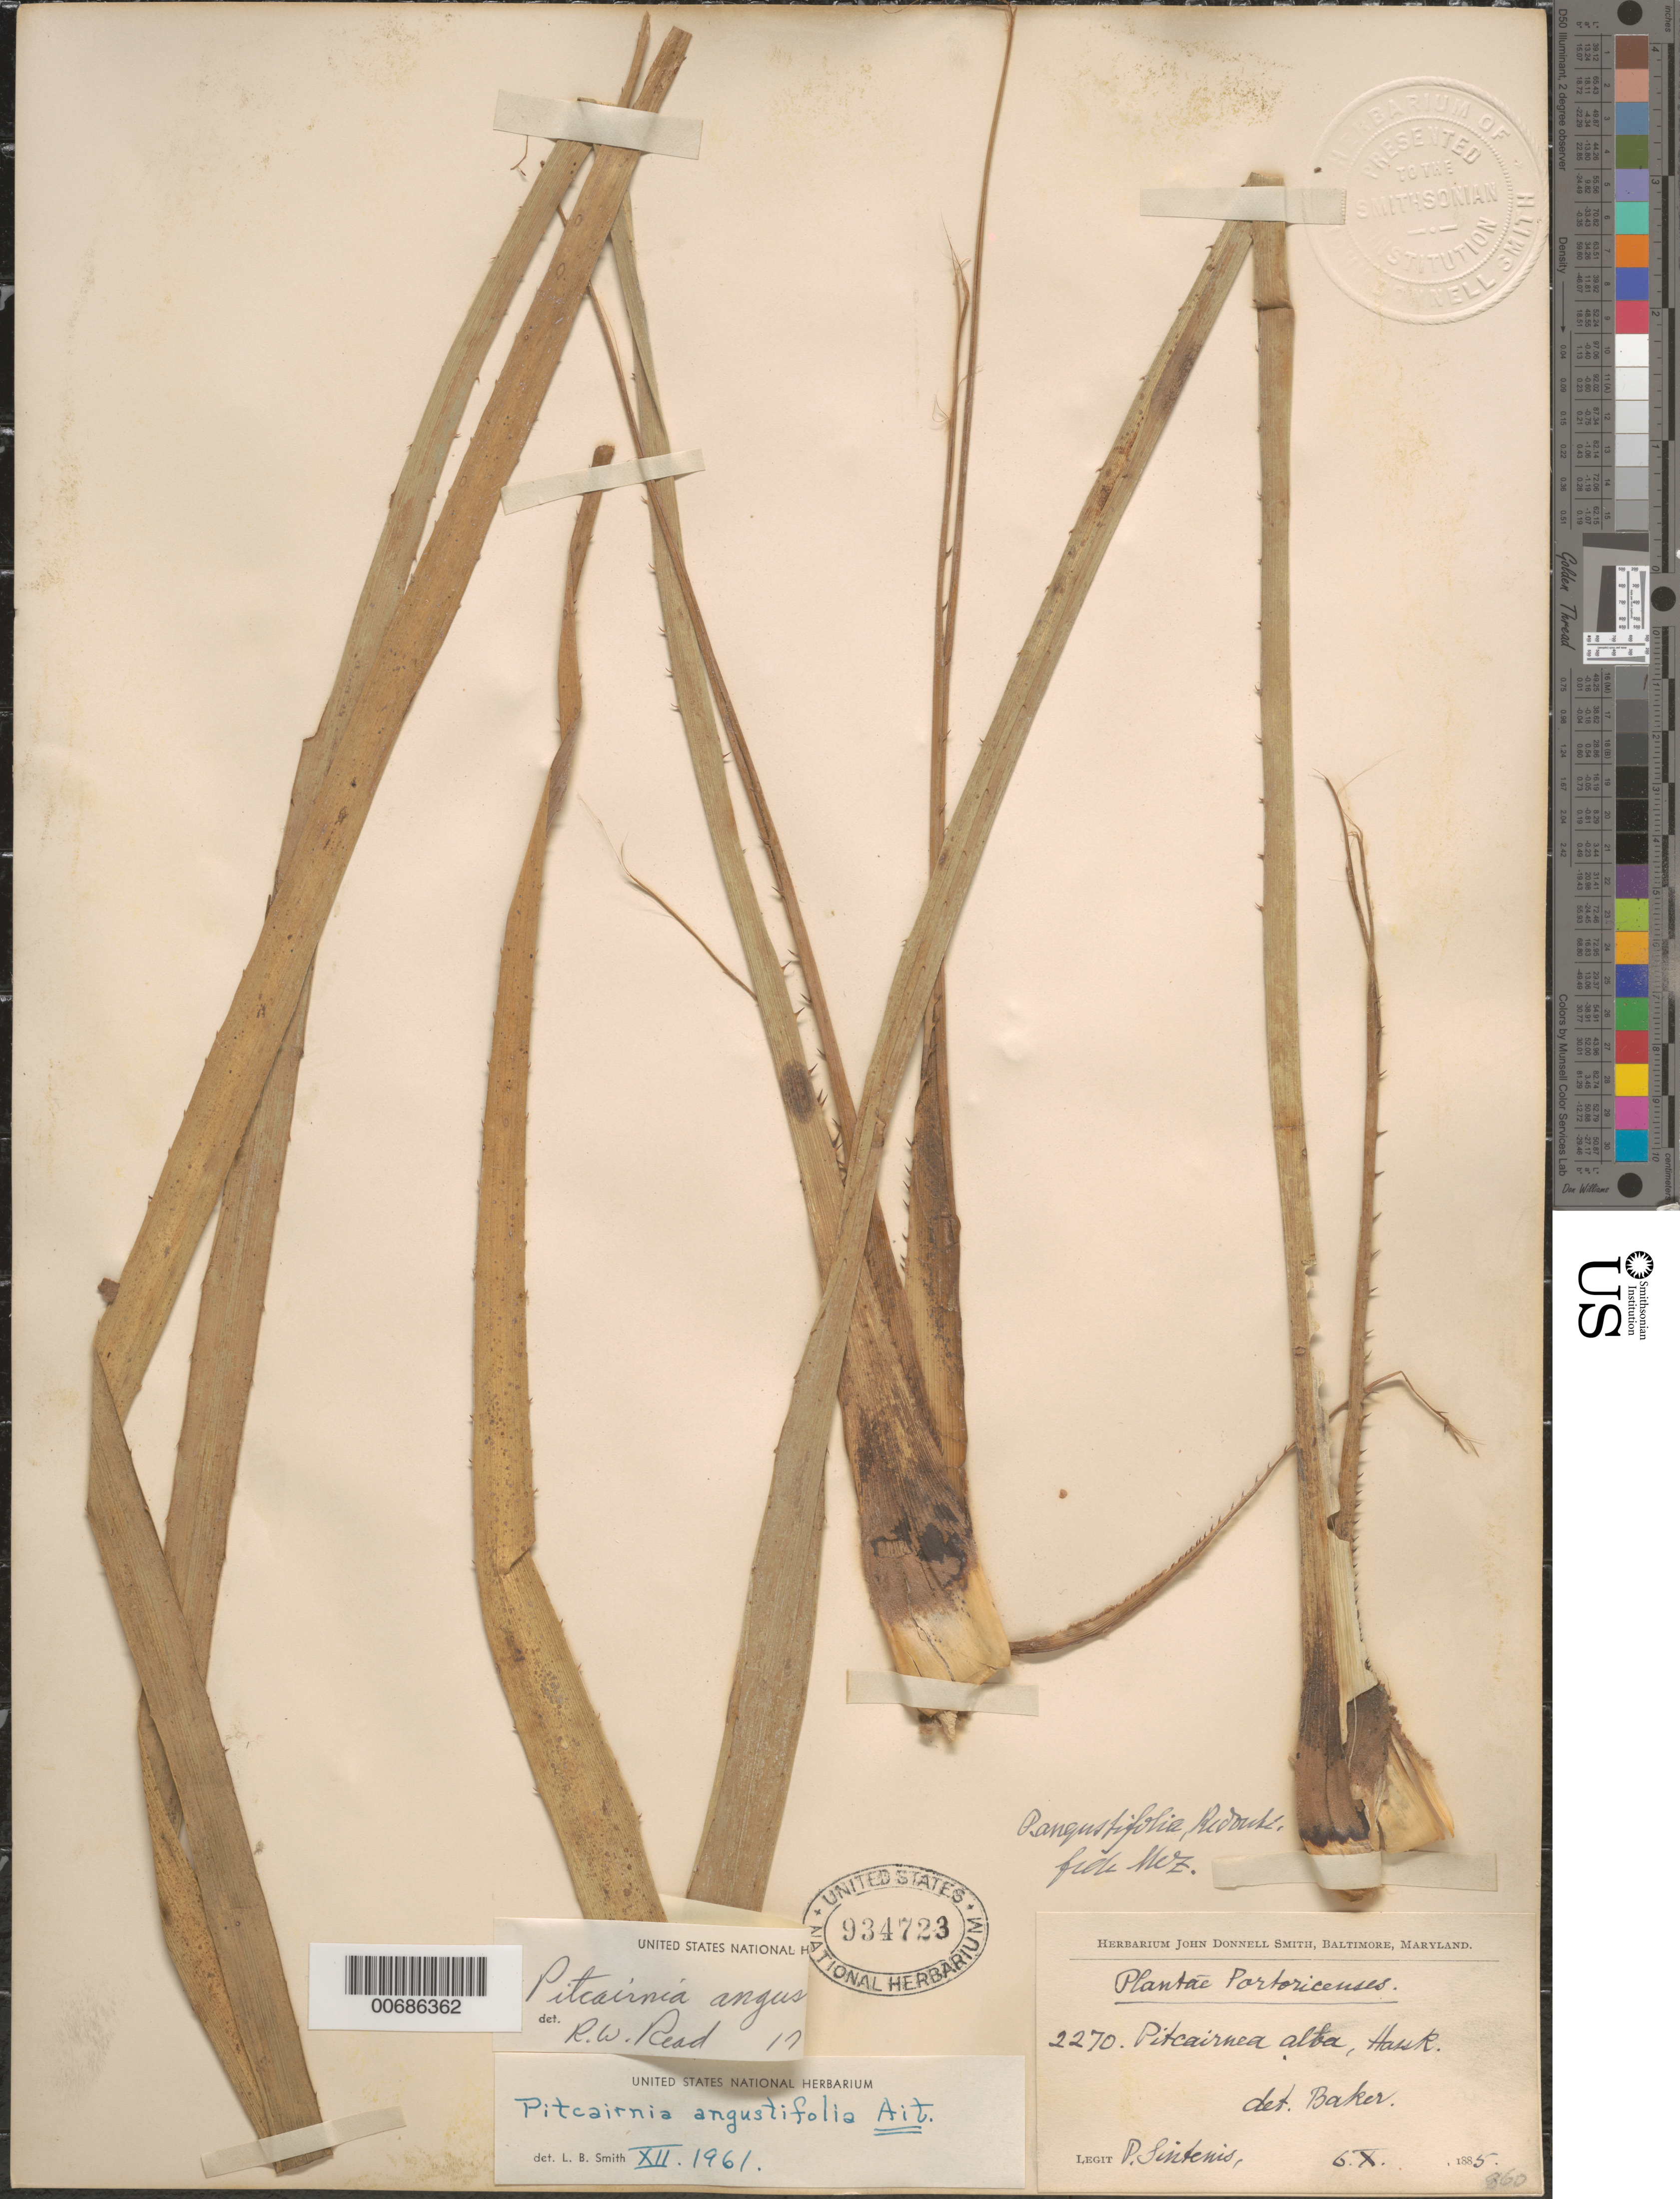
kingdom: Plantae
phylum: Tracheophyta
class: Liliopsida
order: Poales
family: Bromeliaceae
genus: Pitcairnia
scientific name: Pitcairnia angustifolia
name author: Sol. ex Aiton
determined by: Read, Robert W., (US), NMNH (UNITED STATES)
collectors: P. Sintenis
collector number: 2270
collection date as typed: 06 Oct 1885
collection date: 1885-10-06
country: Puerto Rico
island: Greater Antilles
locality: Sierra de Naguabo ad Rio Blanco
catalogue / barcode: US 934723